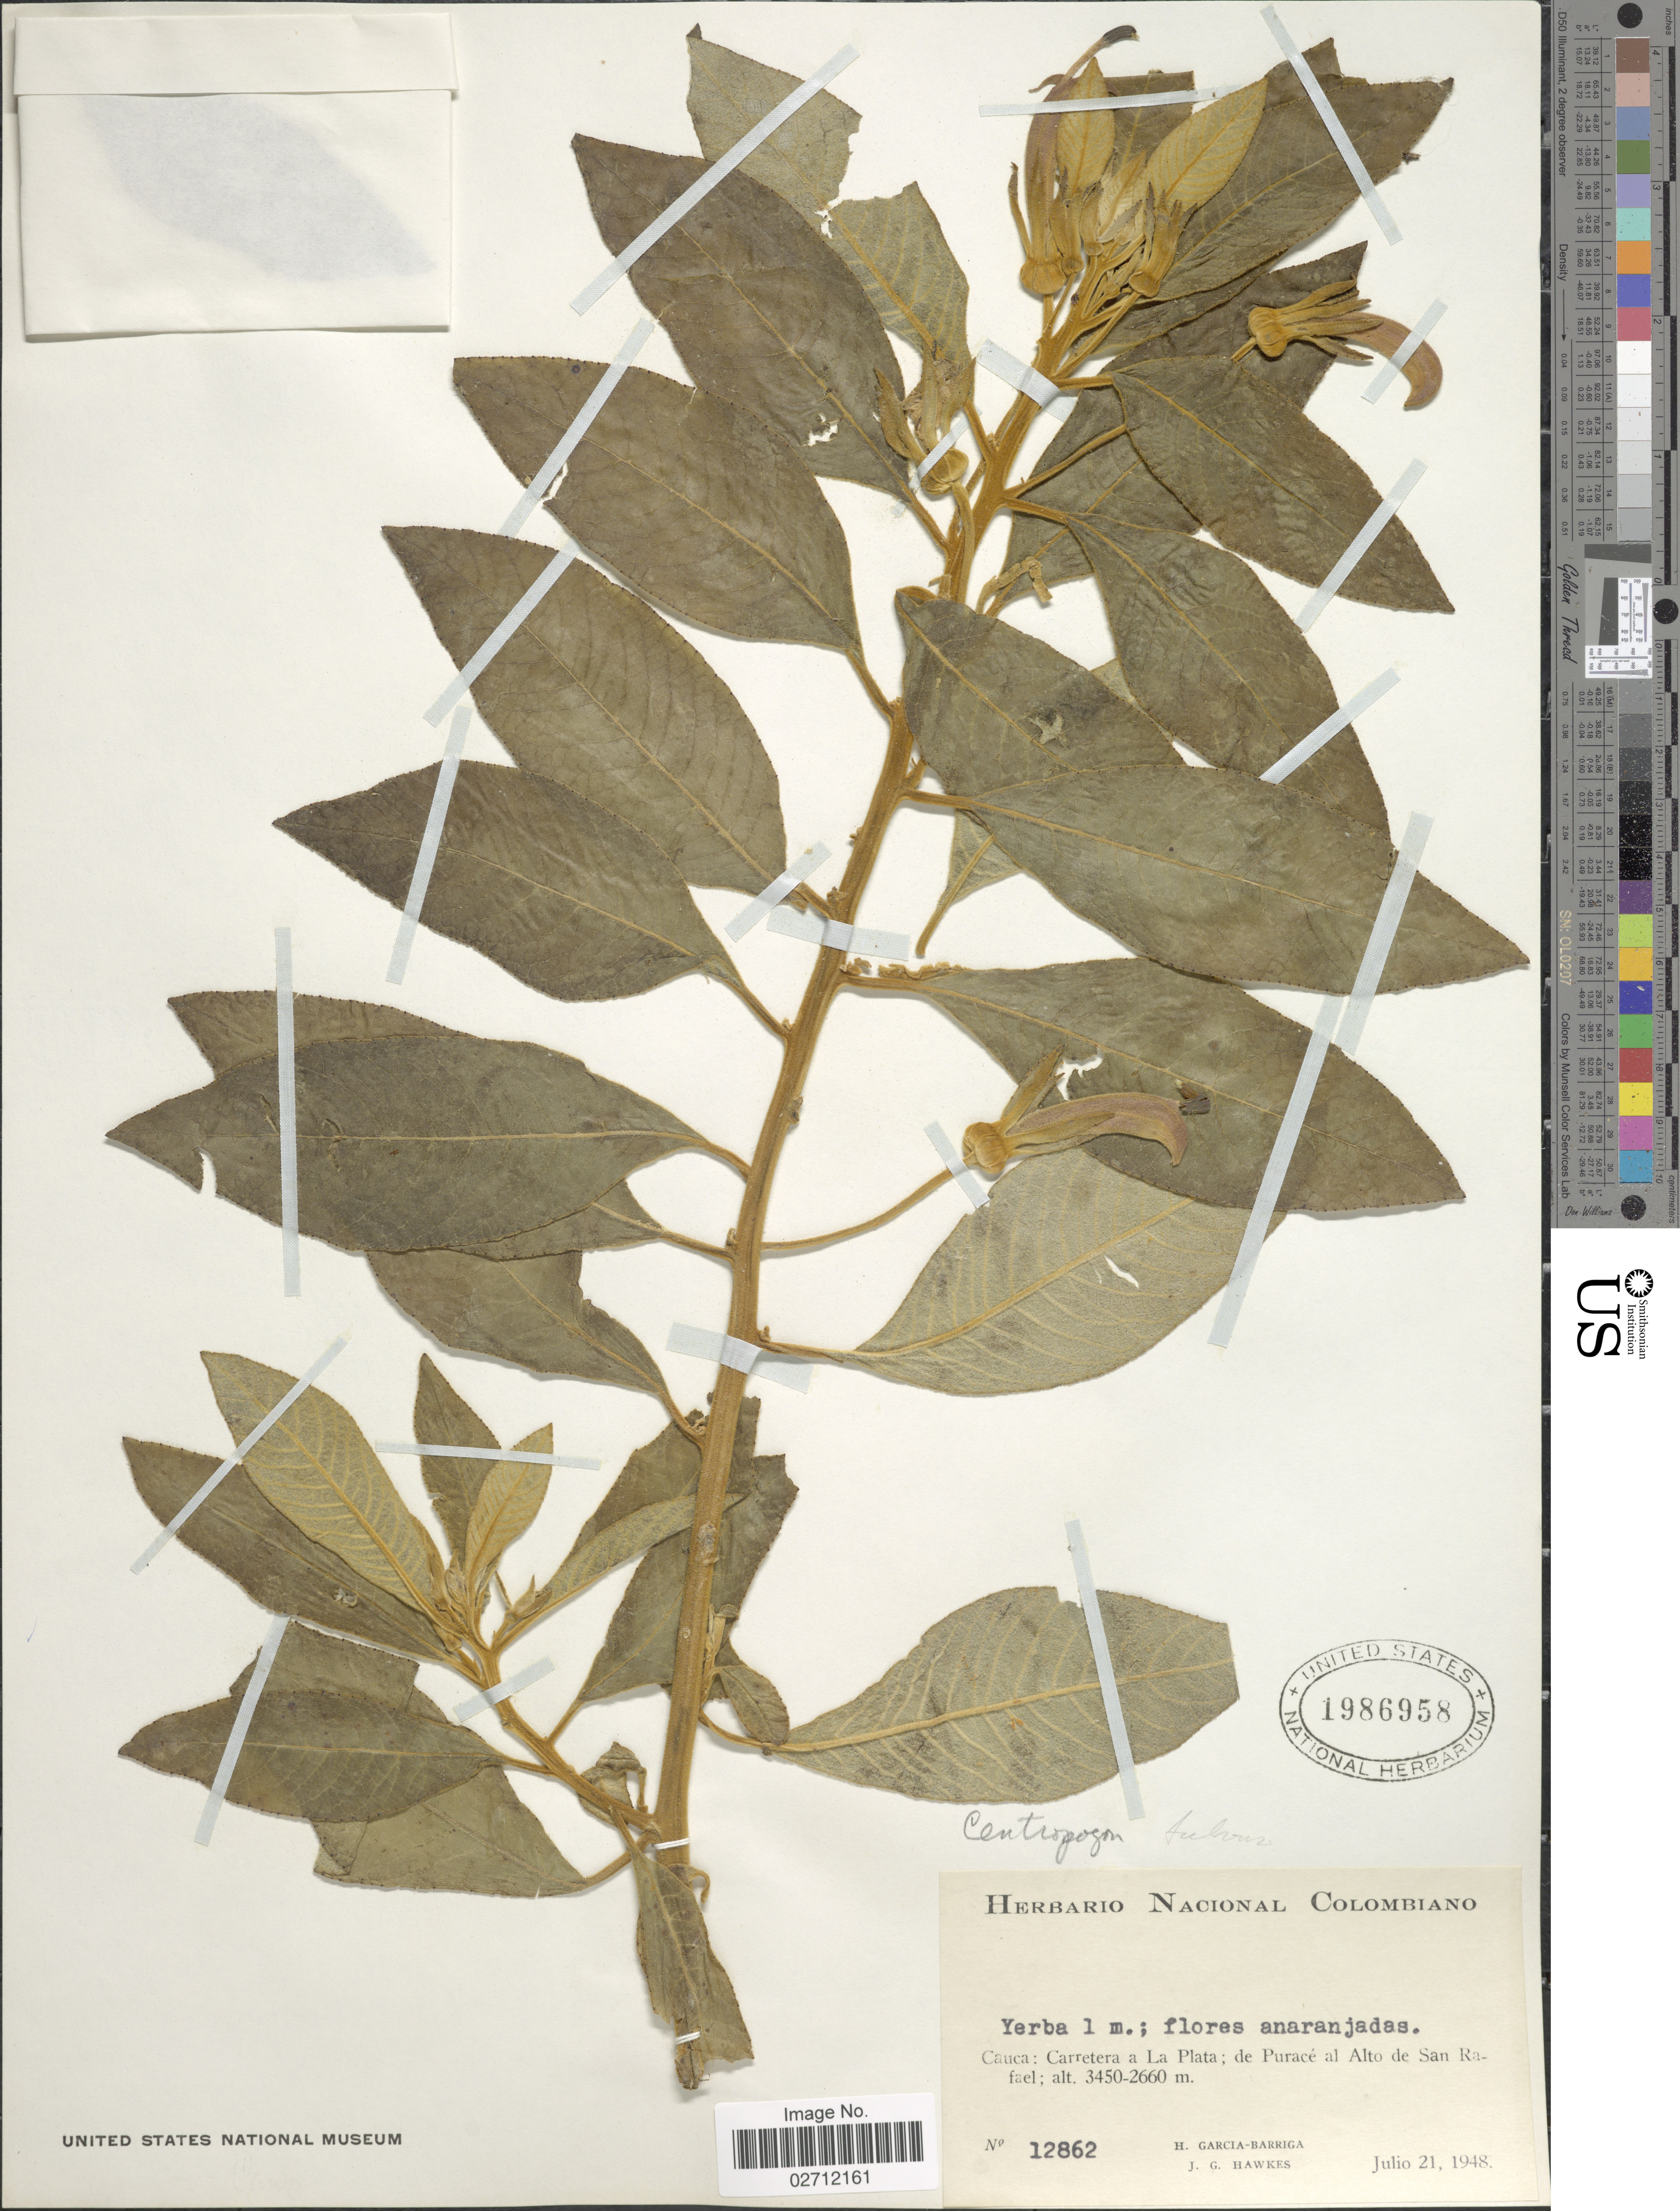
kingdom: Plantae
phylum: Tracheophyta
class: Magnoliopsida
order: Asterales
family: Campanulaceae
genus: Centropogon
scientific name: Centropogon fulvus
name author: Gleason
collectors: H. García Barriga & J. Hawkes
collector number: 12862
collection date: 1948-07-21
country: Colombia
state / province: Cauca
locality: Carretera a La Plata: de Purace al Alto de San Rafael.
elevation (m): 2660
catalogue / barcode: US 1986958